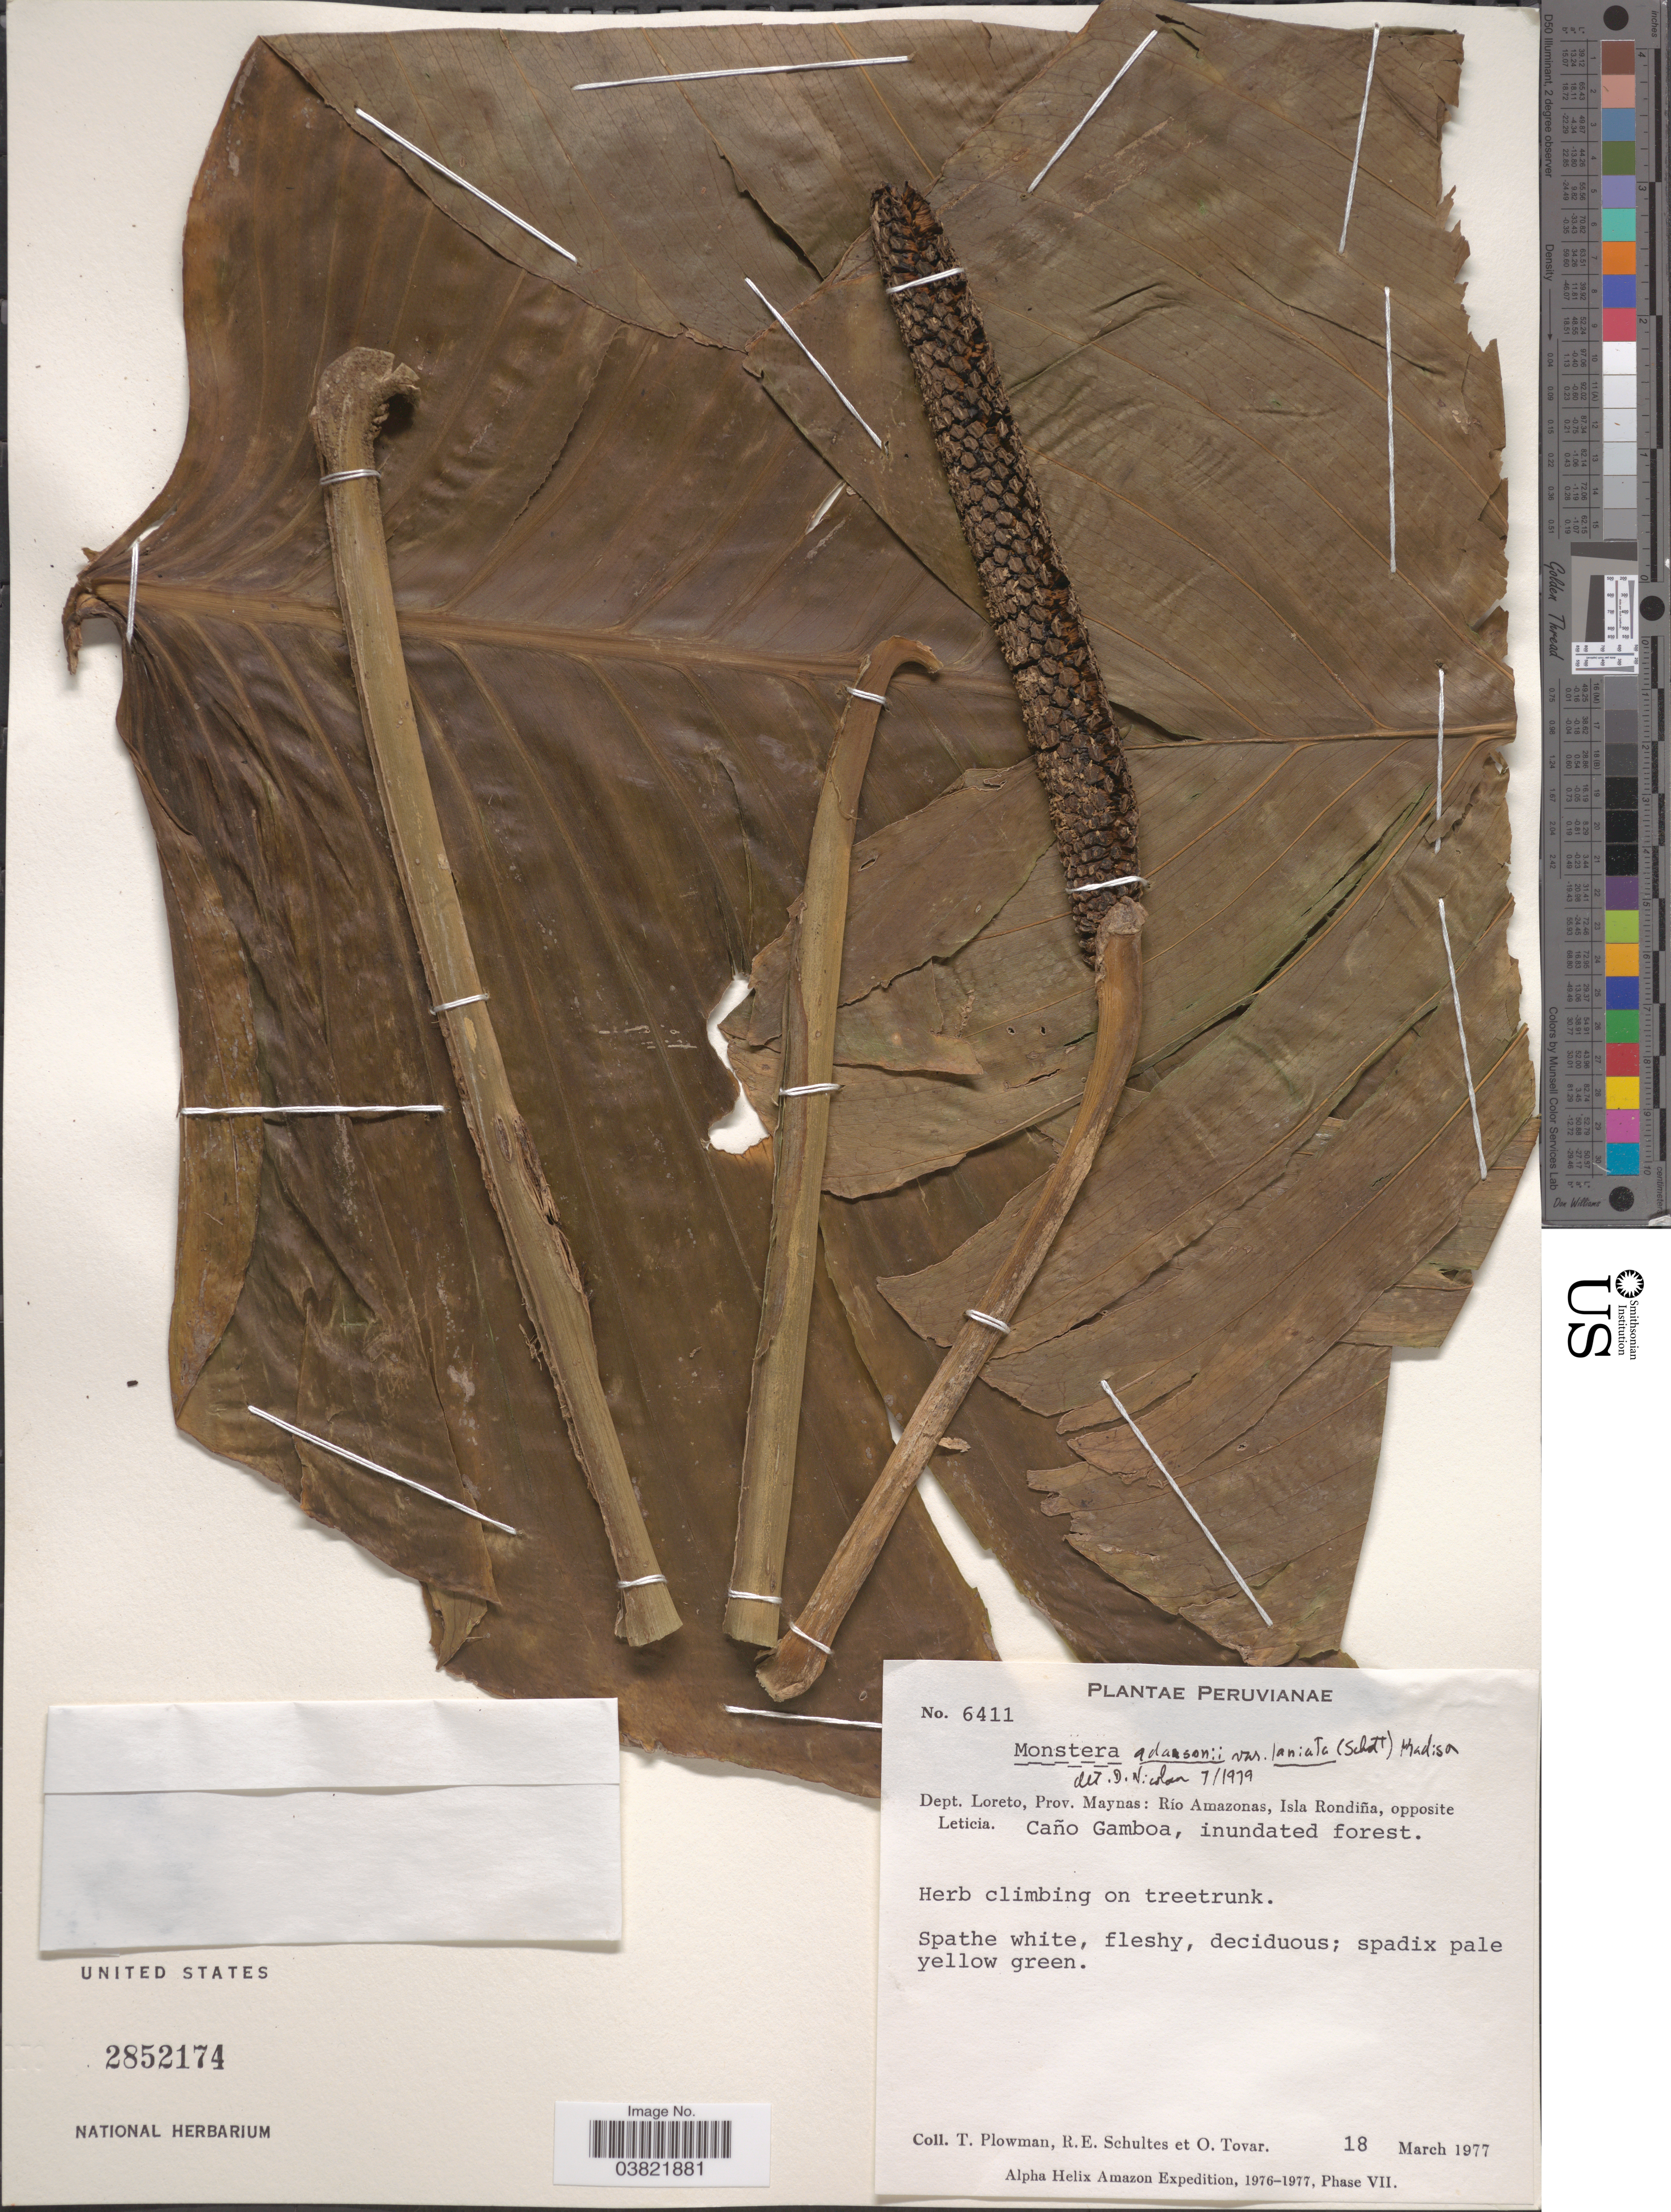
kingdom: Plantae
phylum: Tracheophyta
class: Liliopsida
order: Alismatales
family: Araceae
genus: Monstera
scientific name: Monstera adansonii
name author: Schott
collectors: T. Plowman, R. E. Schultes & Ó. Tovar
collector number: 6411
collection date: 1977-03-18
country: Peru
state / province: Loreto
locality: Dept. Loreto, Prov. Maynas: Río Amazonas, Isla Rondiña, opposite Leticia. Caño Gamboa.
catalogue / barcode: US 2852174